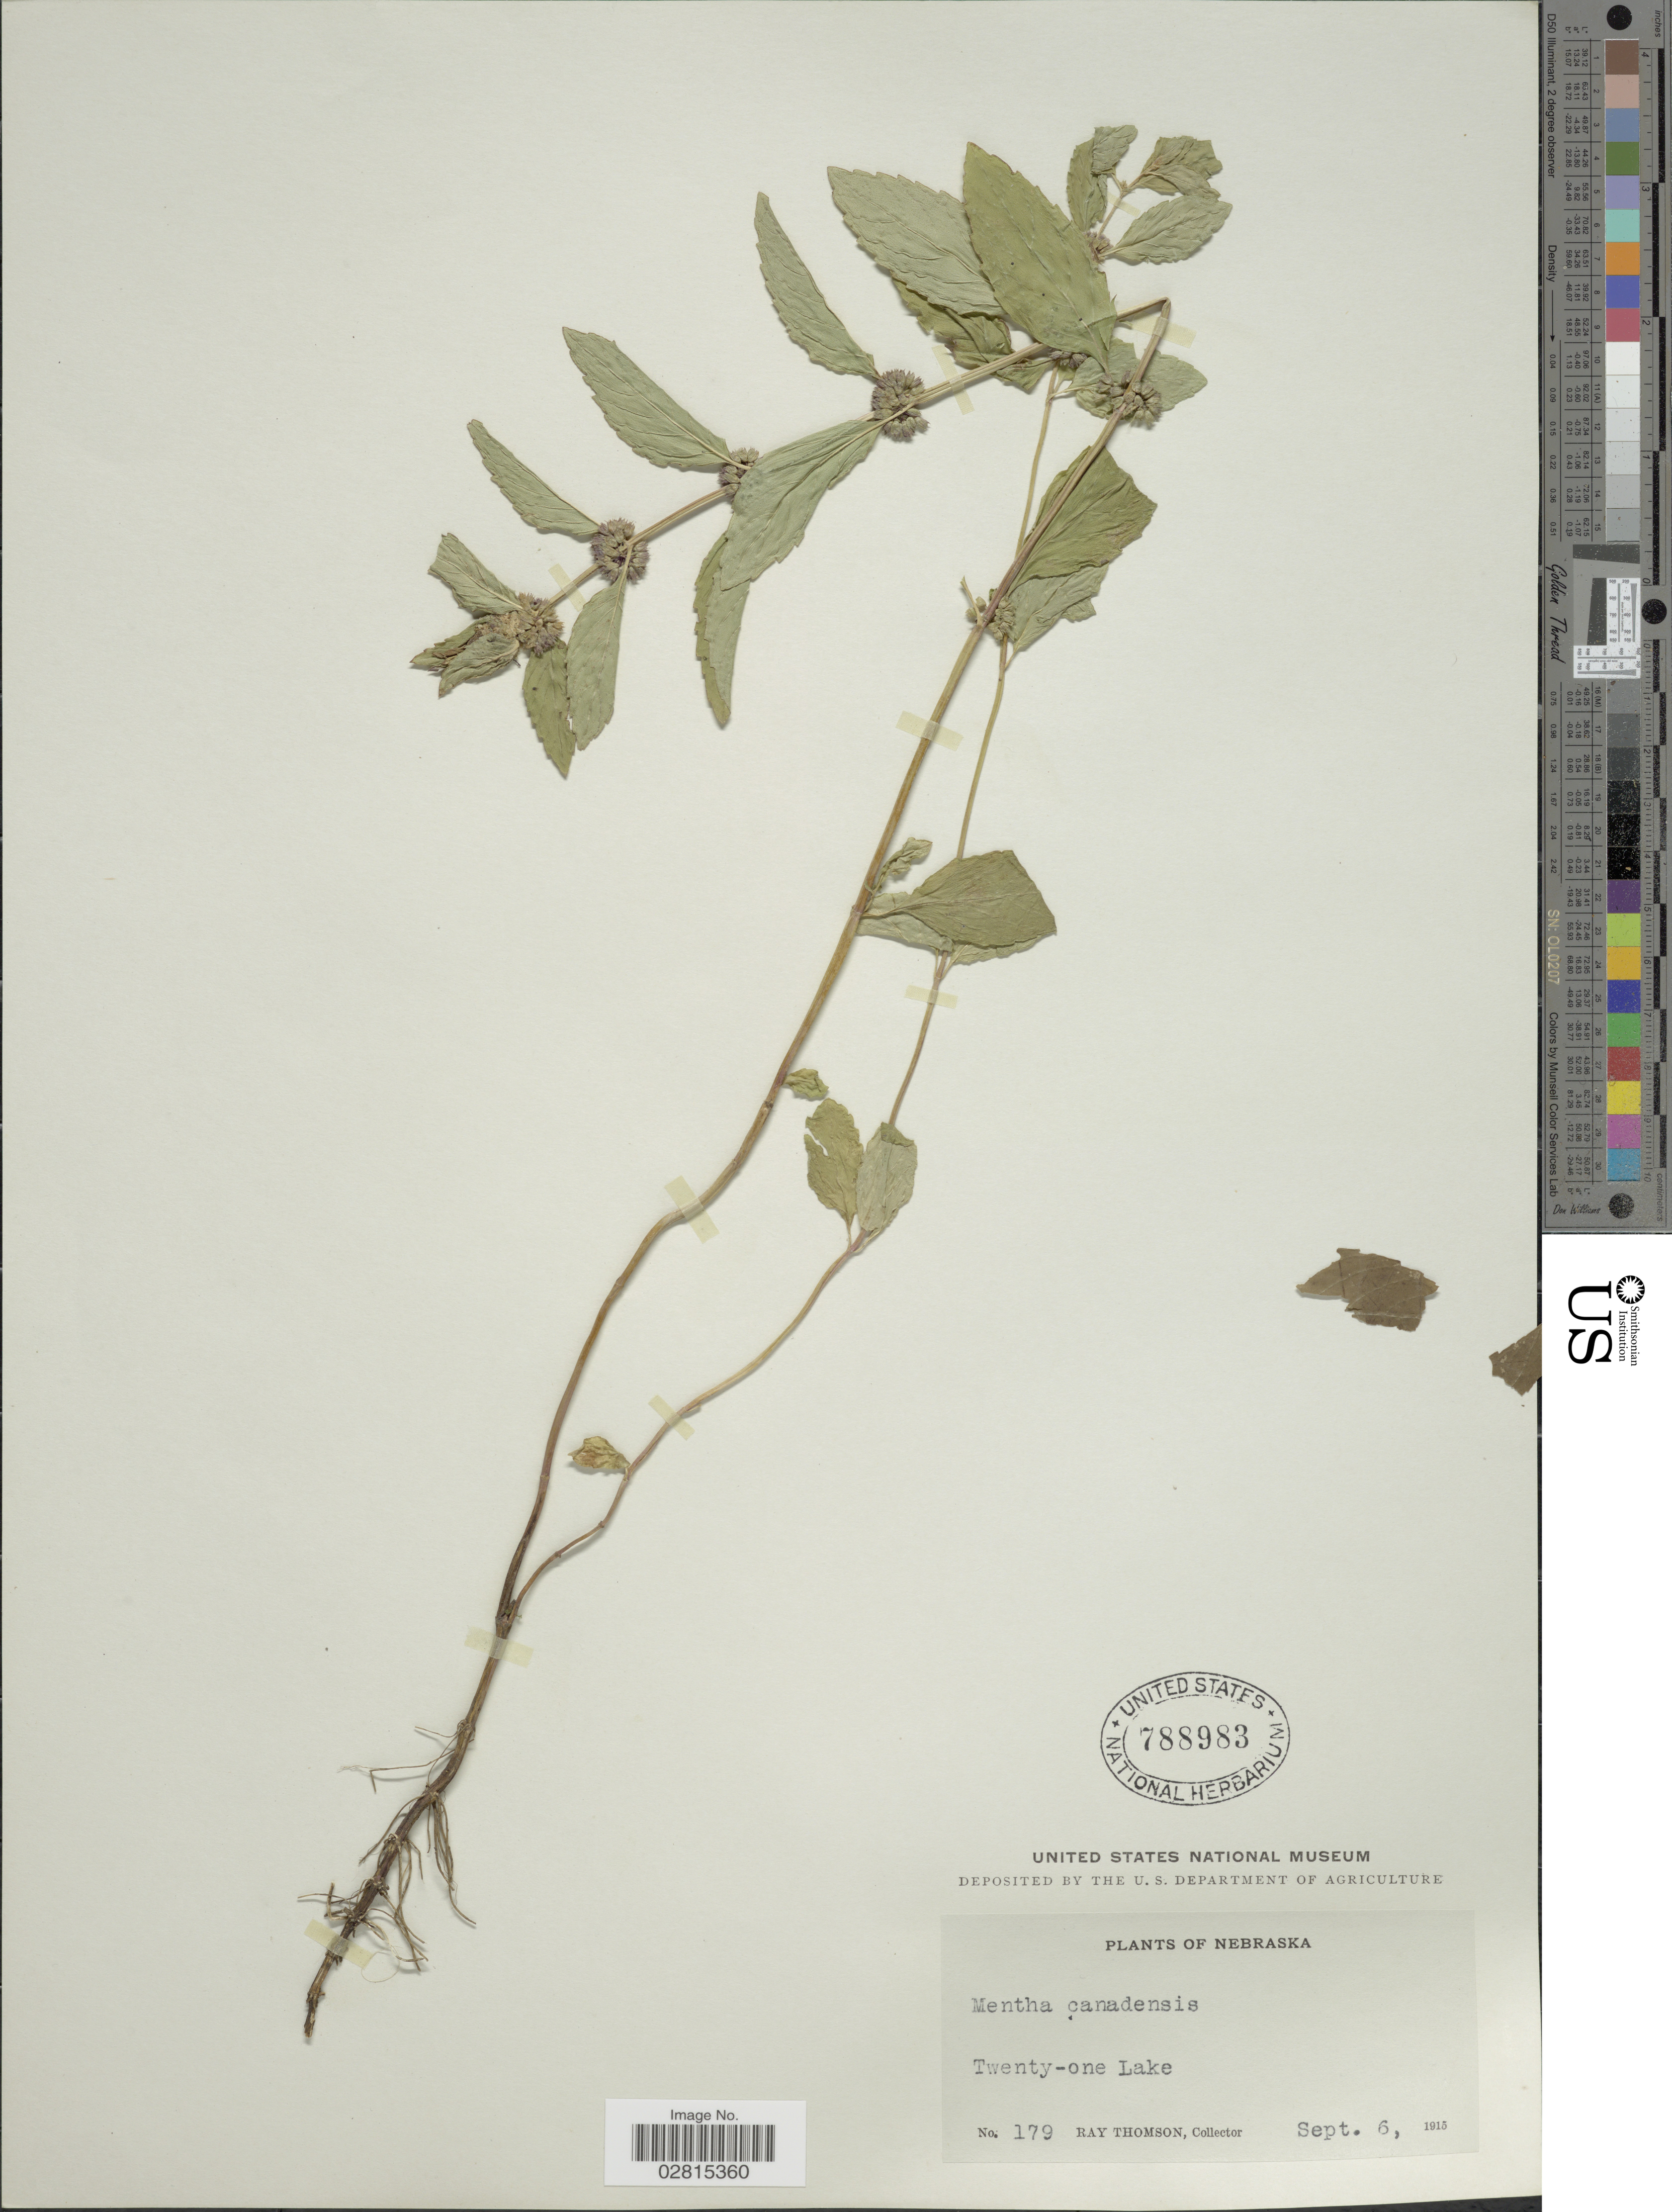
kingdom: Plantae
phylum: Tracheophyta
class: Magnoliopsida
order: Lamiales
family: Lamiaceae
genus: Mentha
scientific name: Mentha canadensis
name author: L.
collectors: R. Thomson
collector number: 179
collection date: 1915-09-06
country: United States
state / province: Nebraska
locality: Twenty-one Lake.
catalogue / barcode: US 788983